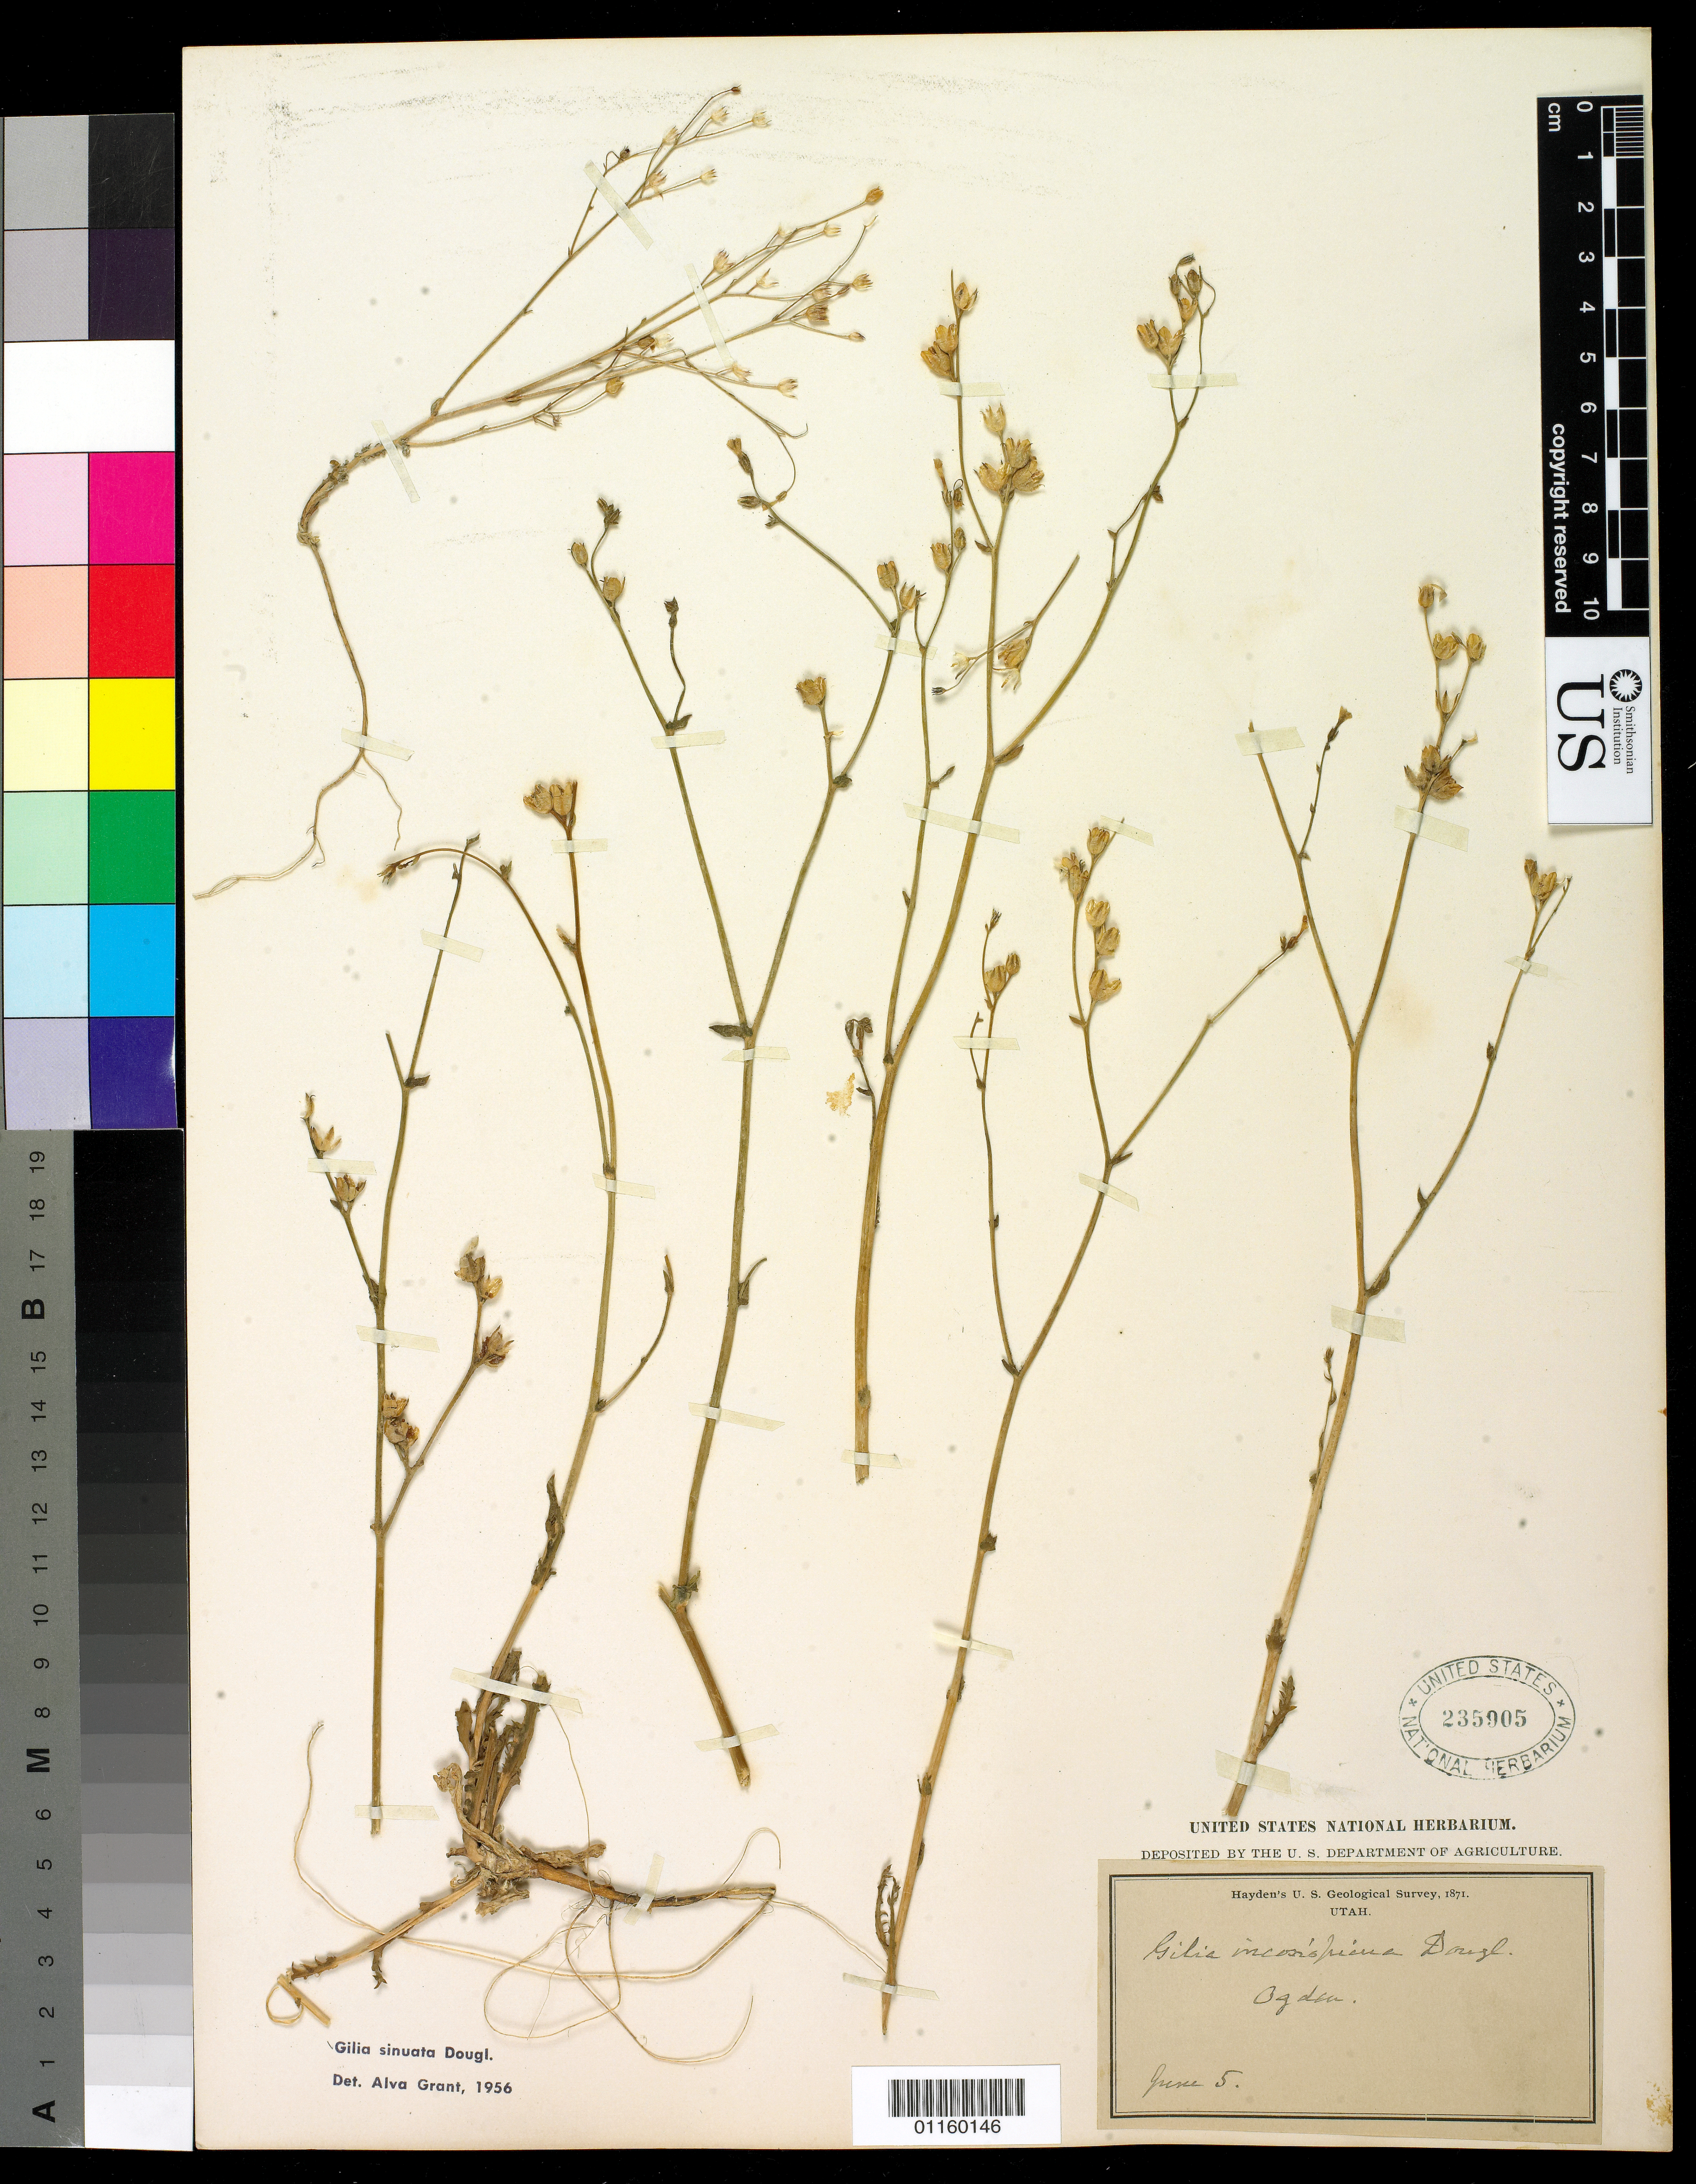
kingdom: Plantae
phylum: Tracheophyta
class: Magnoliopsida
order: Ericales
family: Polemoniaceae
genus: Gilia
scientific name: Gilia sinuata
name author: Douglas ex Benth.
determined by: Grant, A.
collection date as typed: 5 Jun 1871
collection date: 1871-06-05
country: United States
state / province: Utah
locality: Ogden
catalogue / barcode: US 235905